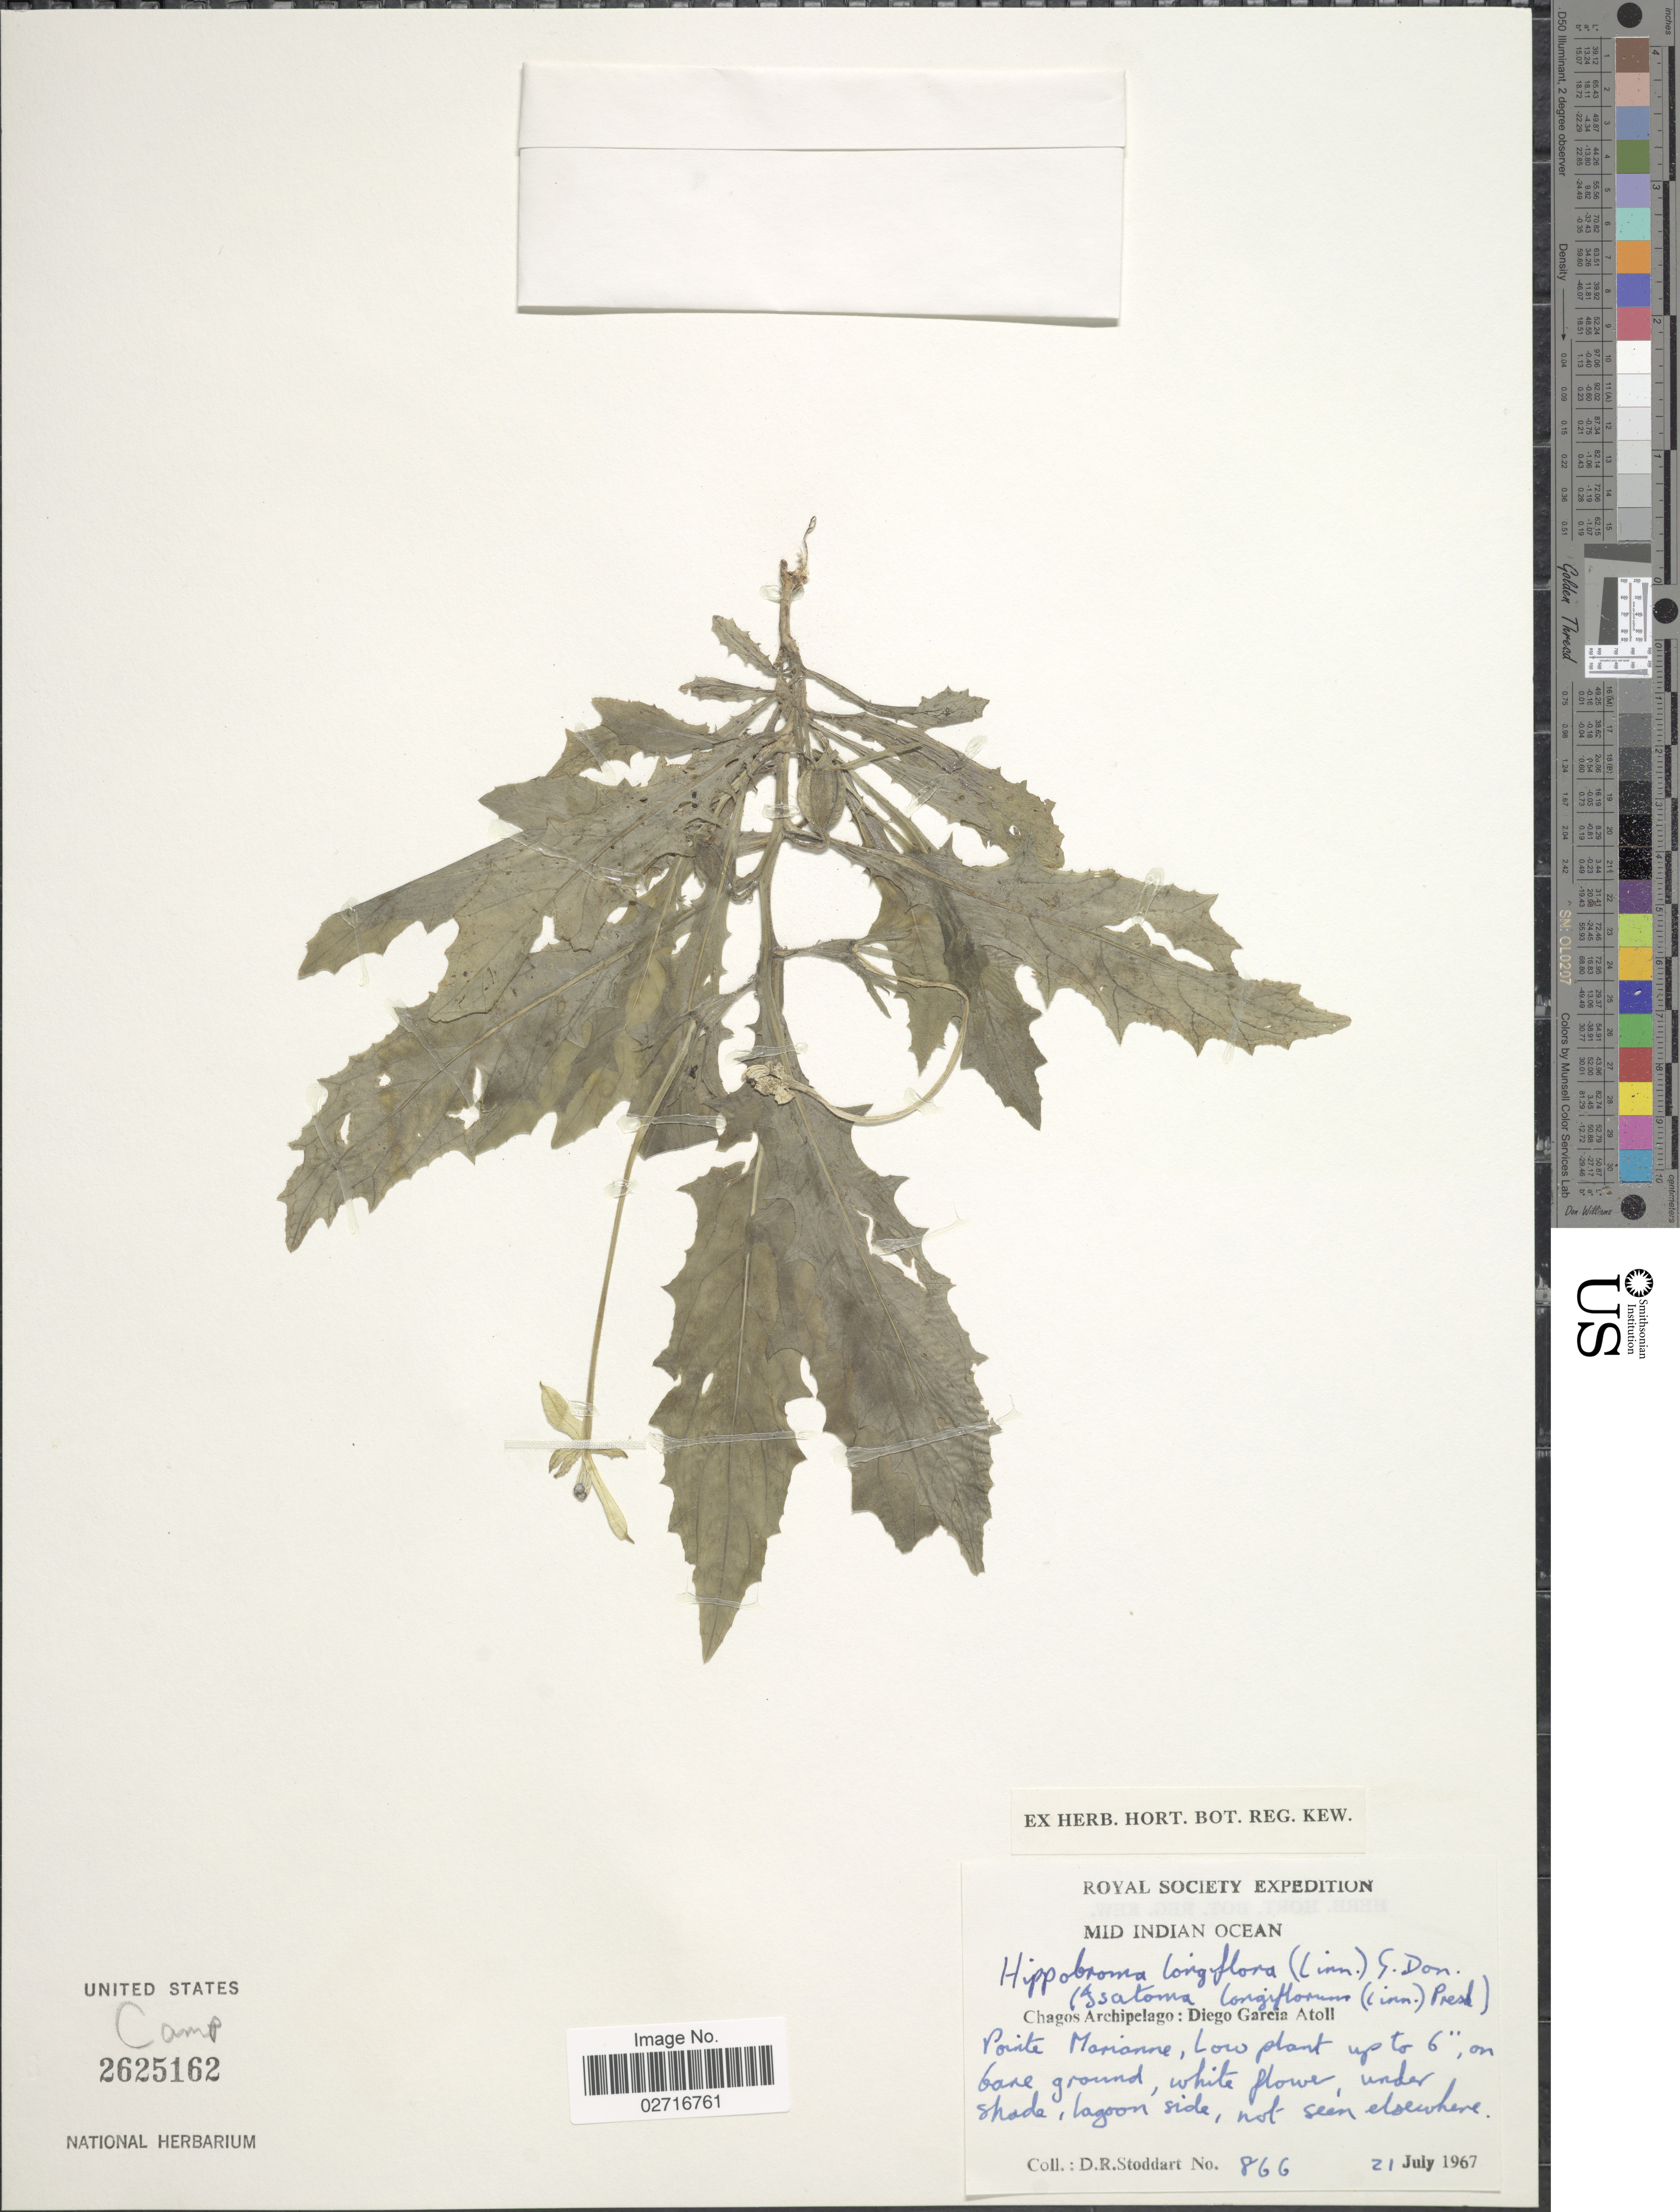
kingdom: Plantae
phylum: Tracheophyta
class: Magnoliopsida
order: Asterales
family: Campanulaceae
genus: Hippobroma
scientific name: Hippobroma longiflora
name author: (L.) G. Don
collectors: D. R. Stoddart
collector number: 866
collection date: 1967-07-21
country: British Indian Ocean Territory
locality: Mid Indian Ocean, Chagos Archipelago: Diego Garcia Atoll, Pointe Marianne.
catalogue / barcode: US 2625162